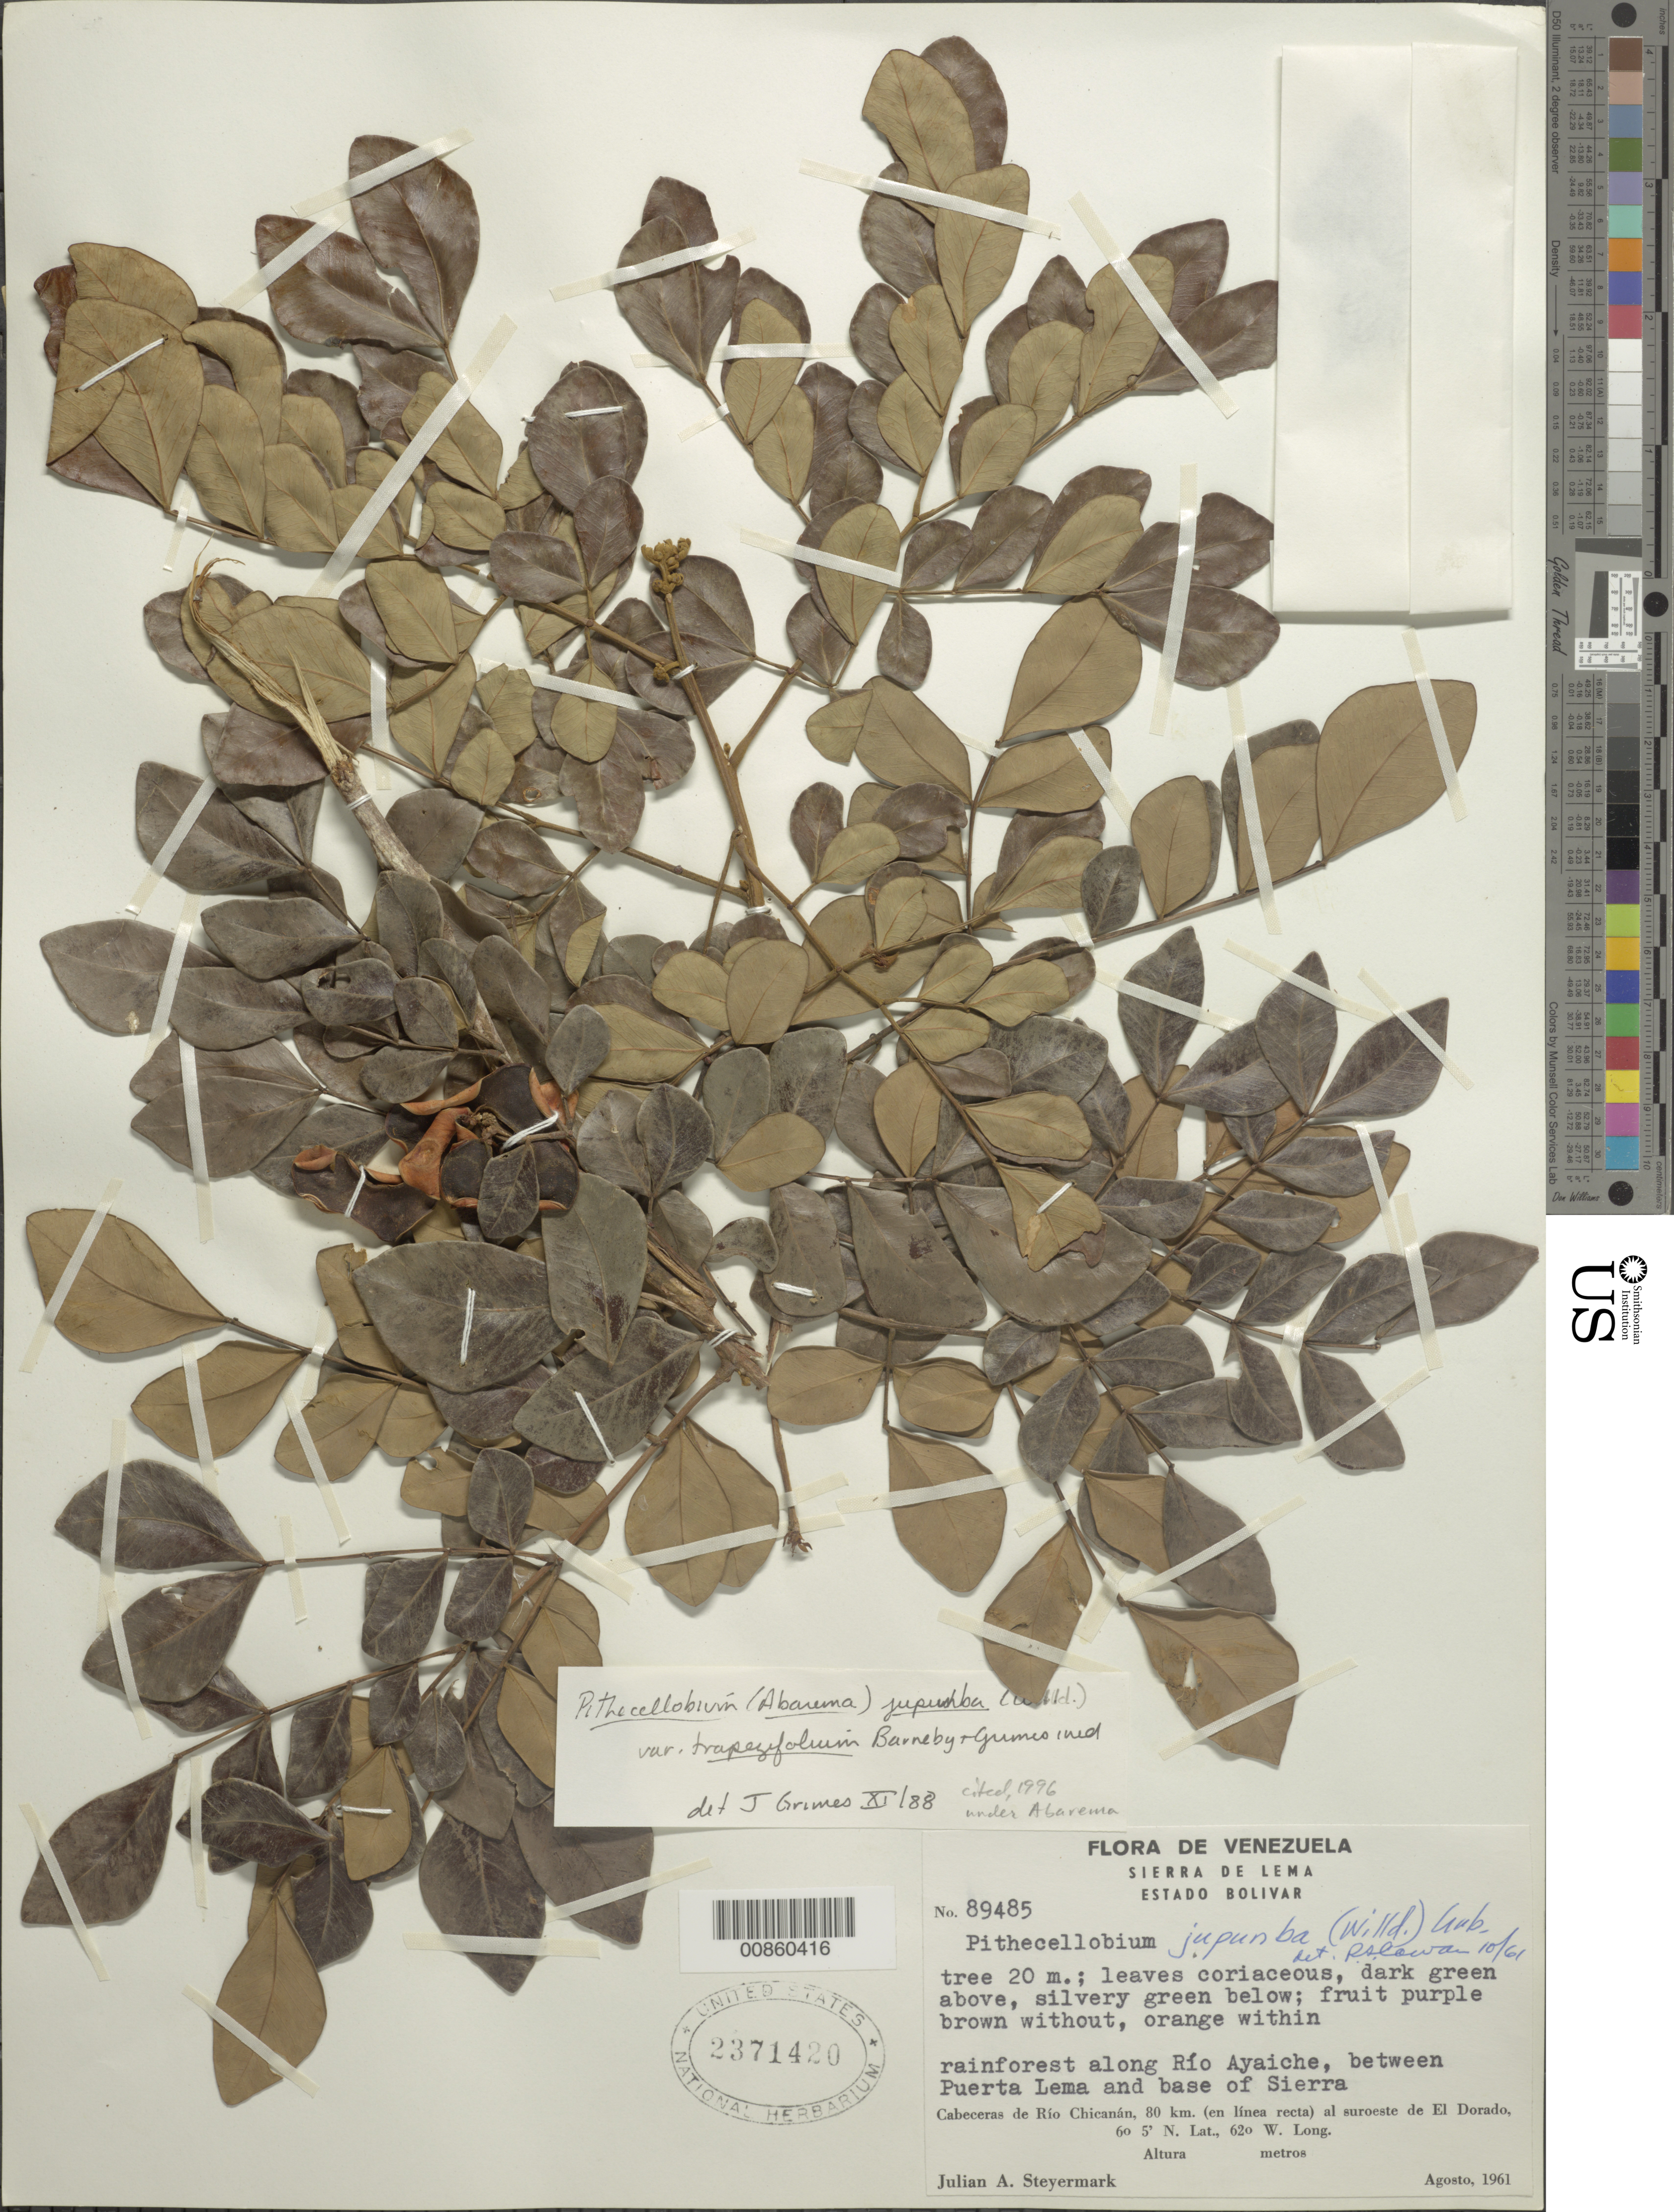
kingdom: Plantae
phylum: Tracheophyta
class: Magnoliopsida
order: Fabales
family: Fabaceae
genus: Jupunba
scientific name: Jupunba trapezifolia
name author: (Vahl) Moldenke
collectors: J. Steyermark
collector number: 89485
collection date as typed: Aug-61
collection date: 1961-08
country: Venezuela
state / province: Bolívar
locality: Sierra de Lema, Cabaceras de Río Chicanan, 80 km in straight line to SW of El Dorado, between Río Chicanan and Río Ayaiche, between Puerta Lema and base of Sierra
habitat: Rainforest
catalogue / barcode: US 2371420